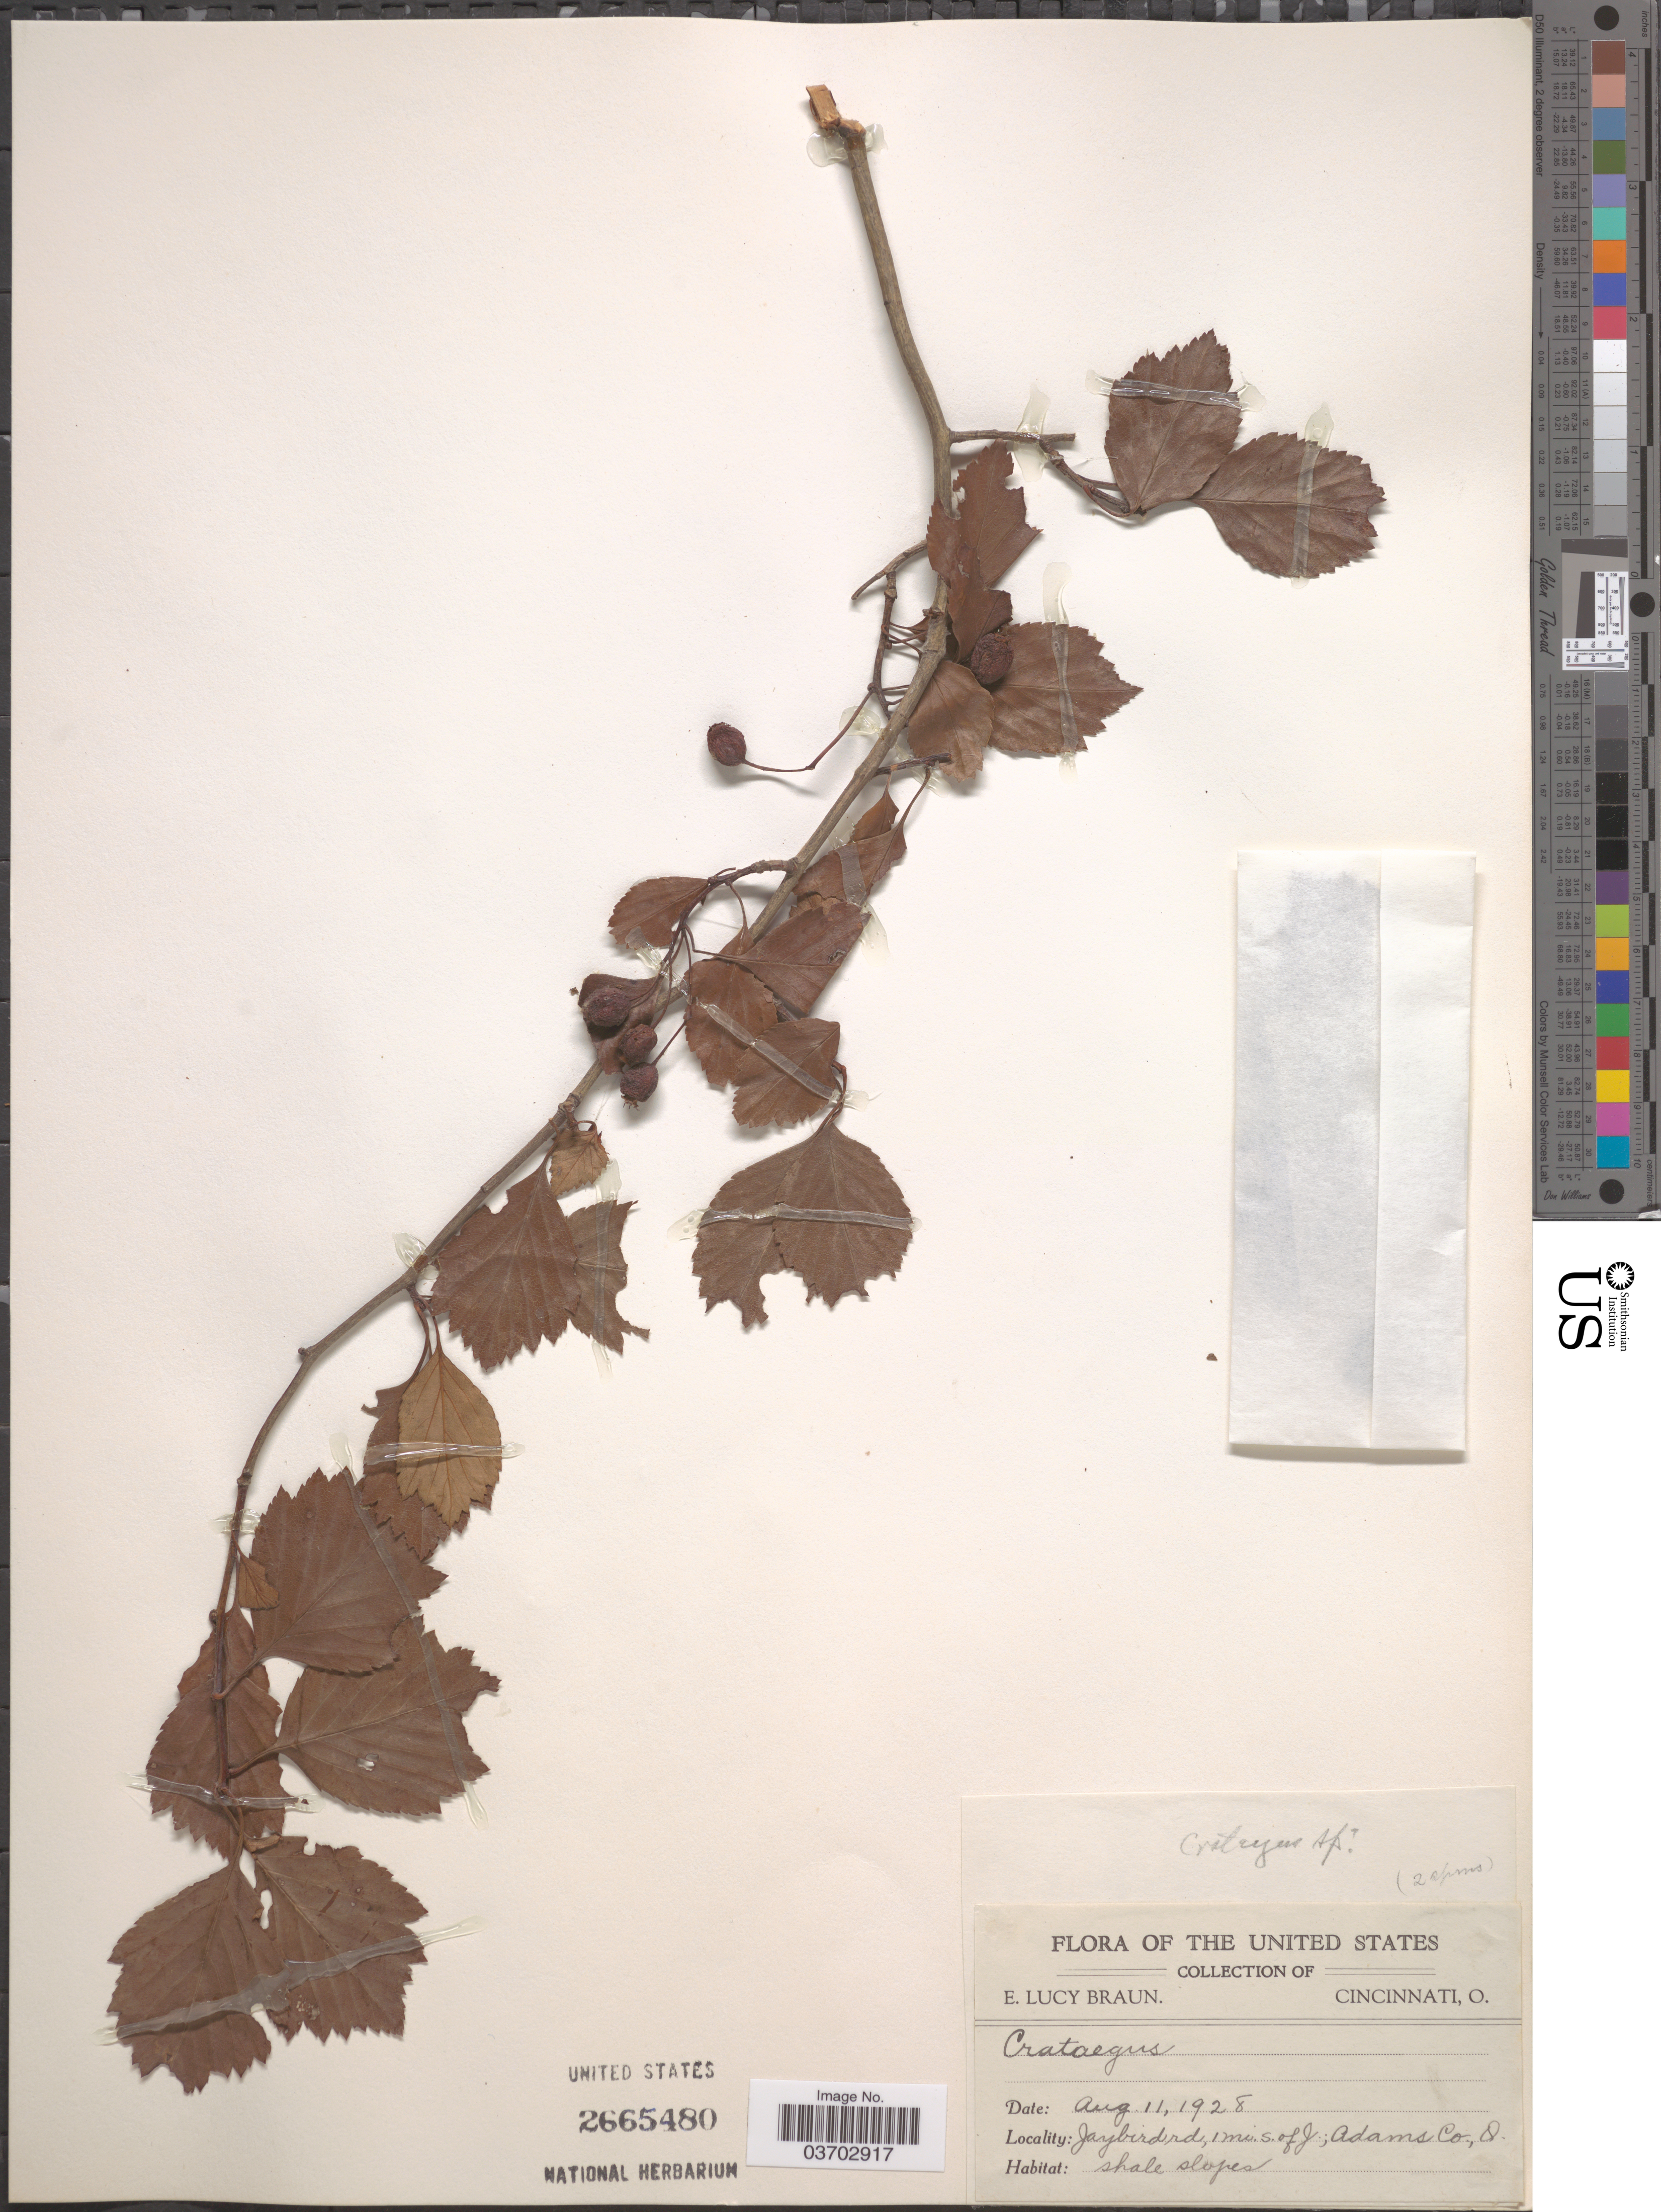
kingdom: Plantae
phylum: Tracheophyta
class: Magnoliopsida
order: Rosales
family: Rosaceae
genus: Crataegus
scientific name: Crataegus sp.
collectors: E. L. Braun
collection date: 1928-08-11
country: United States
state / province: Ohio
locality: Jaybird rd, 1 mi. S. of J.; Adams Co.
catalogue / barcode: US 2665480